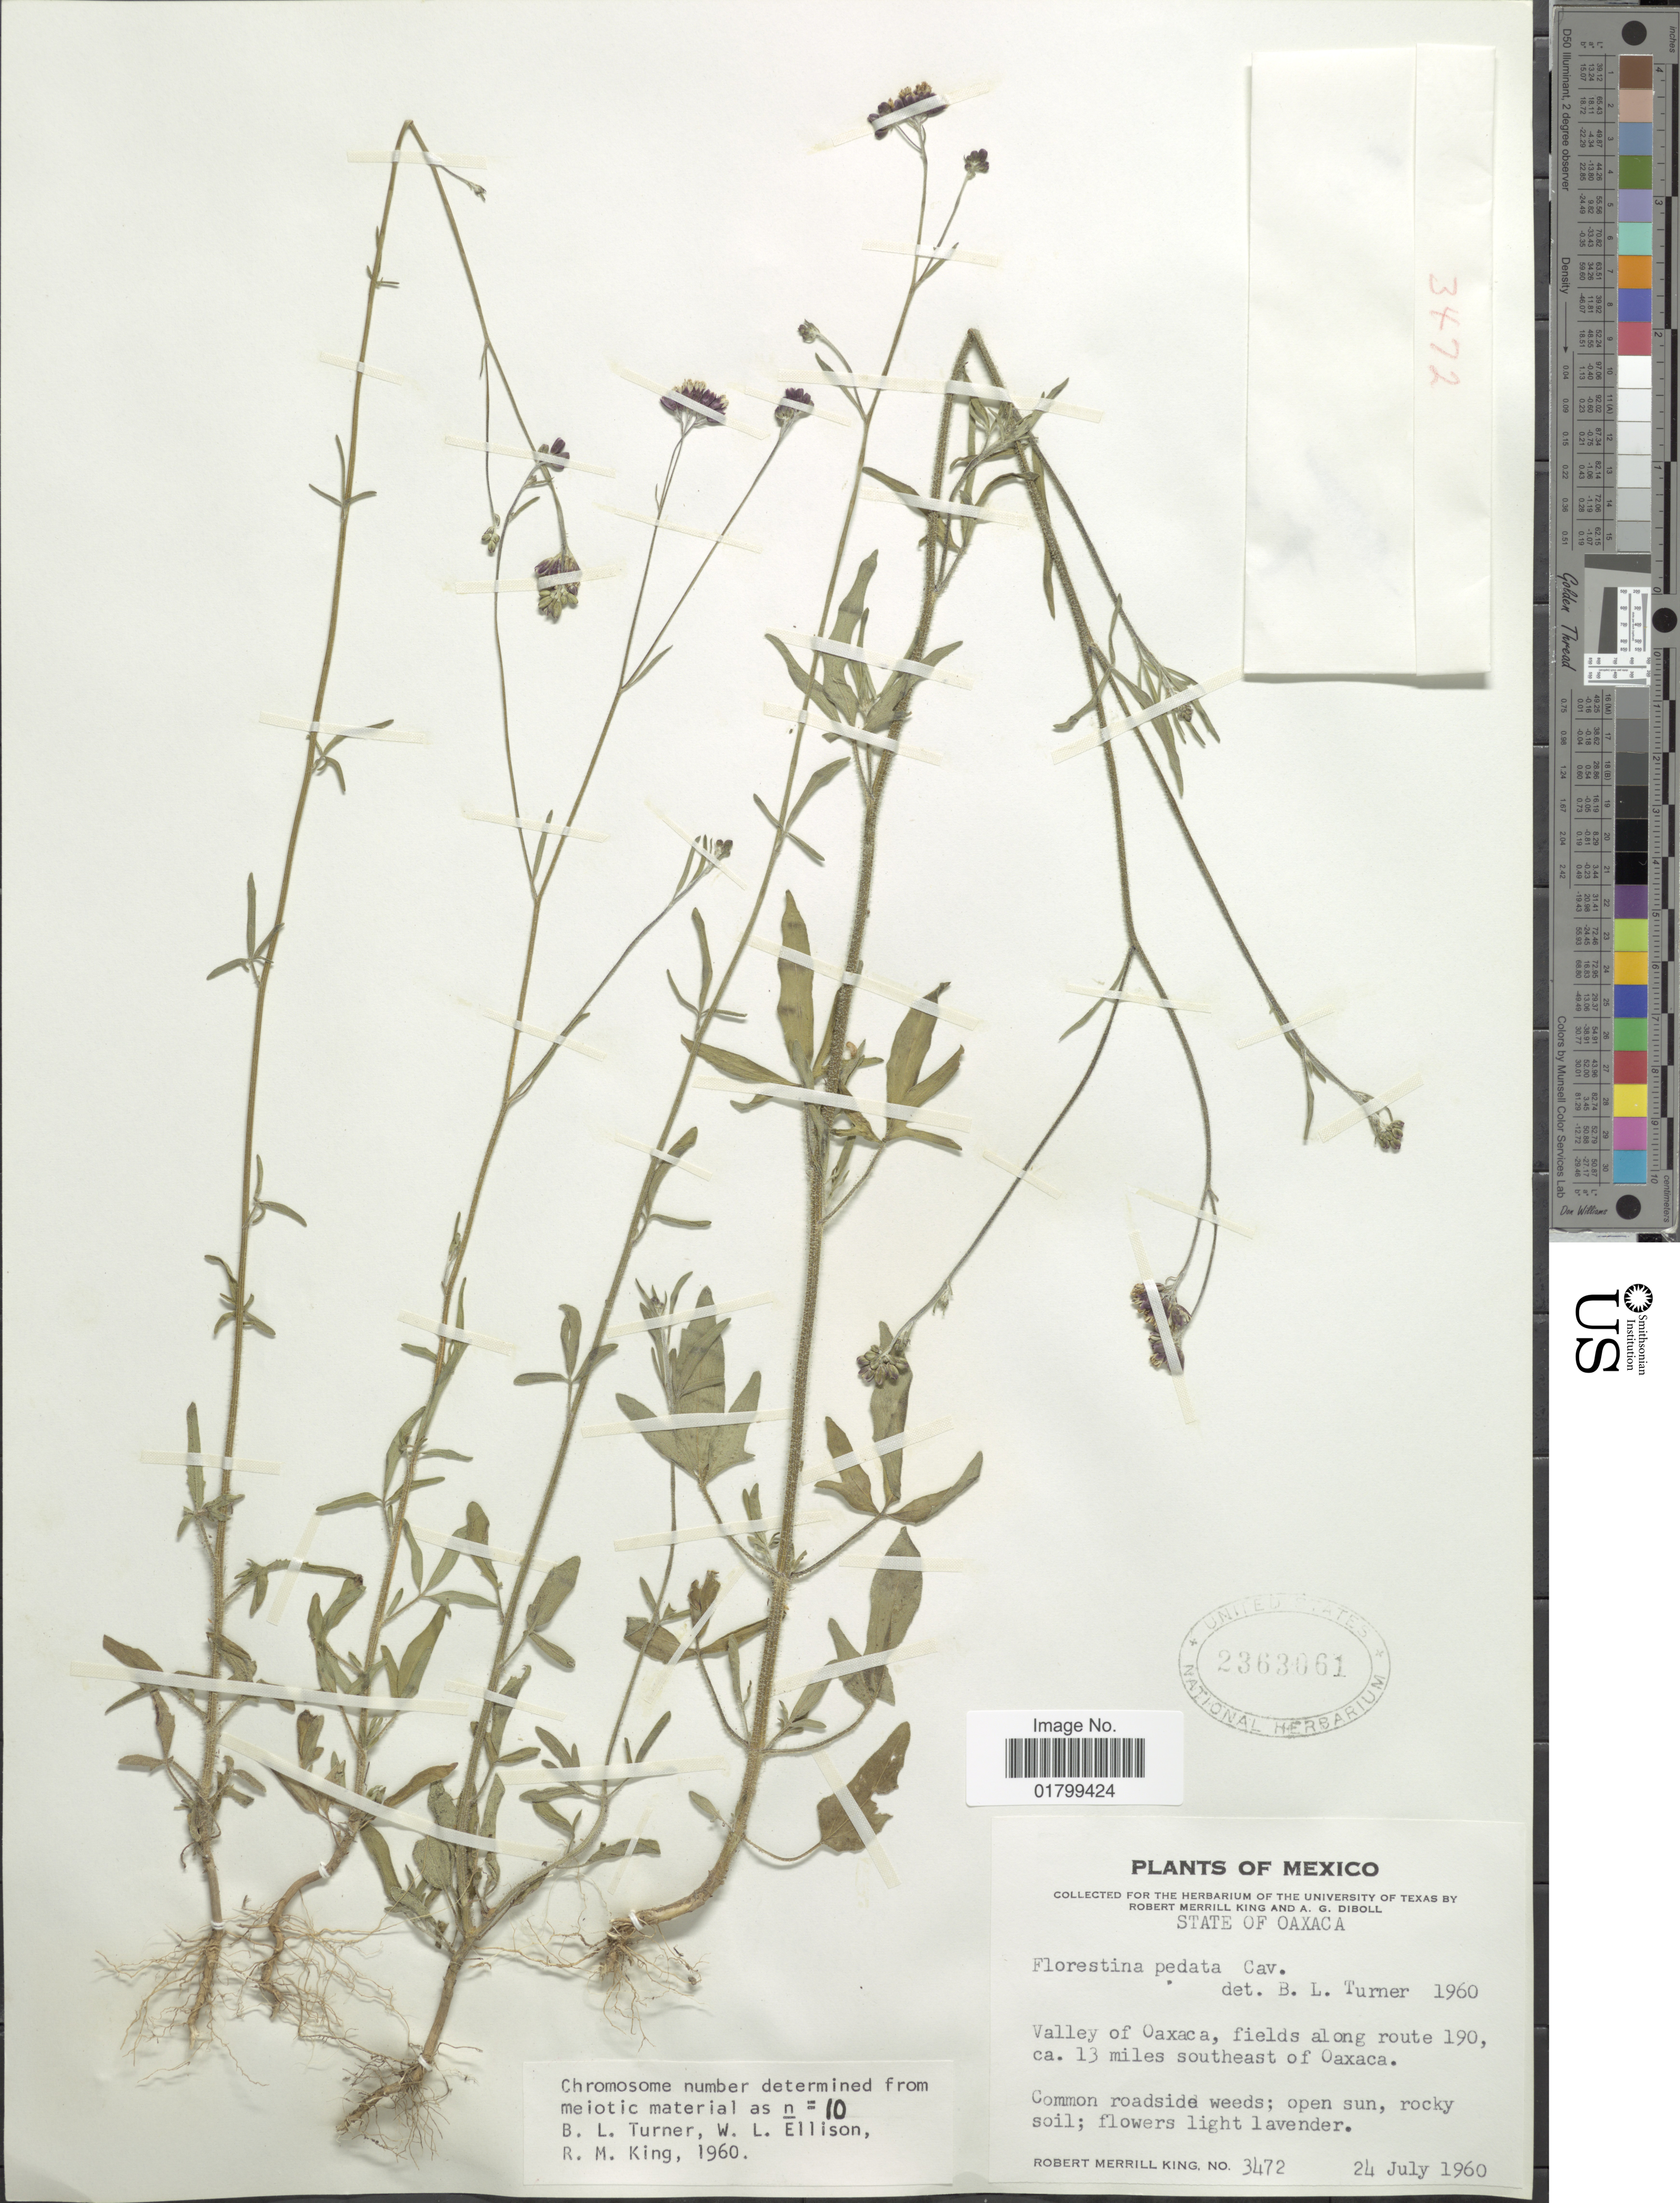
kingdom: Plantae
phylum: Tracheophyta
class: Magnoliopsida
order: Asterales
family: Asteraceae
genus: Florestina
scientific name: Florestina pedata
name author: (Cav.) Cass.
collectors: R. M. King & A. Diboll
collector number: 3472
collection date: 1960-07-24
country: Mexico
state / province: Oaxaca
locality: Valley of Oaxaca, fields along route 190, ca. 13 miles southeast of Oaxaca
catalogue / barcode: US 2363061